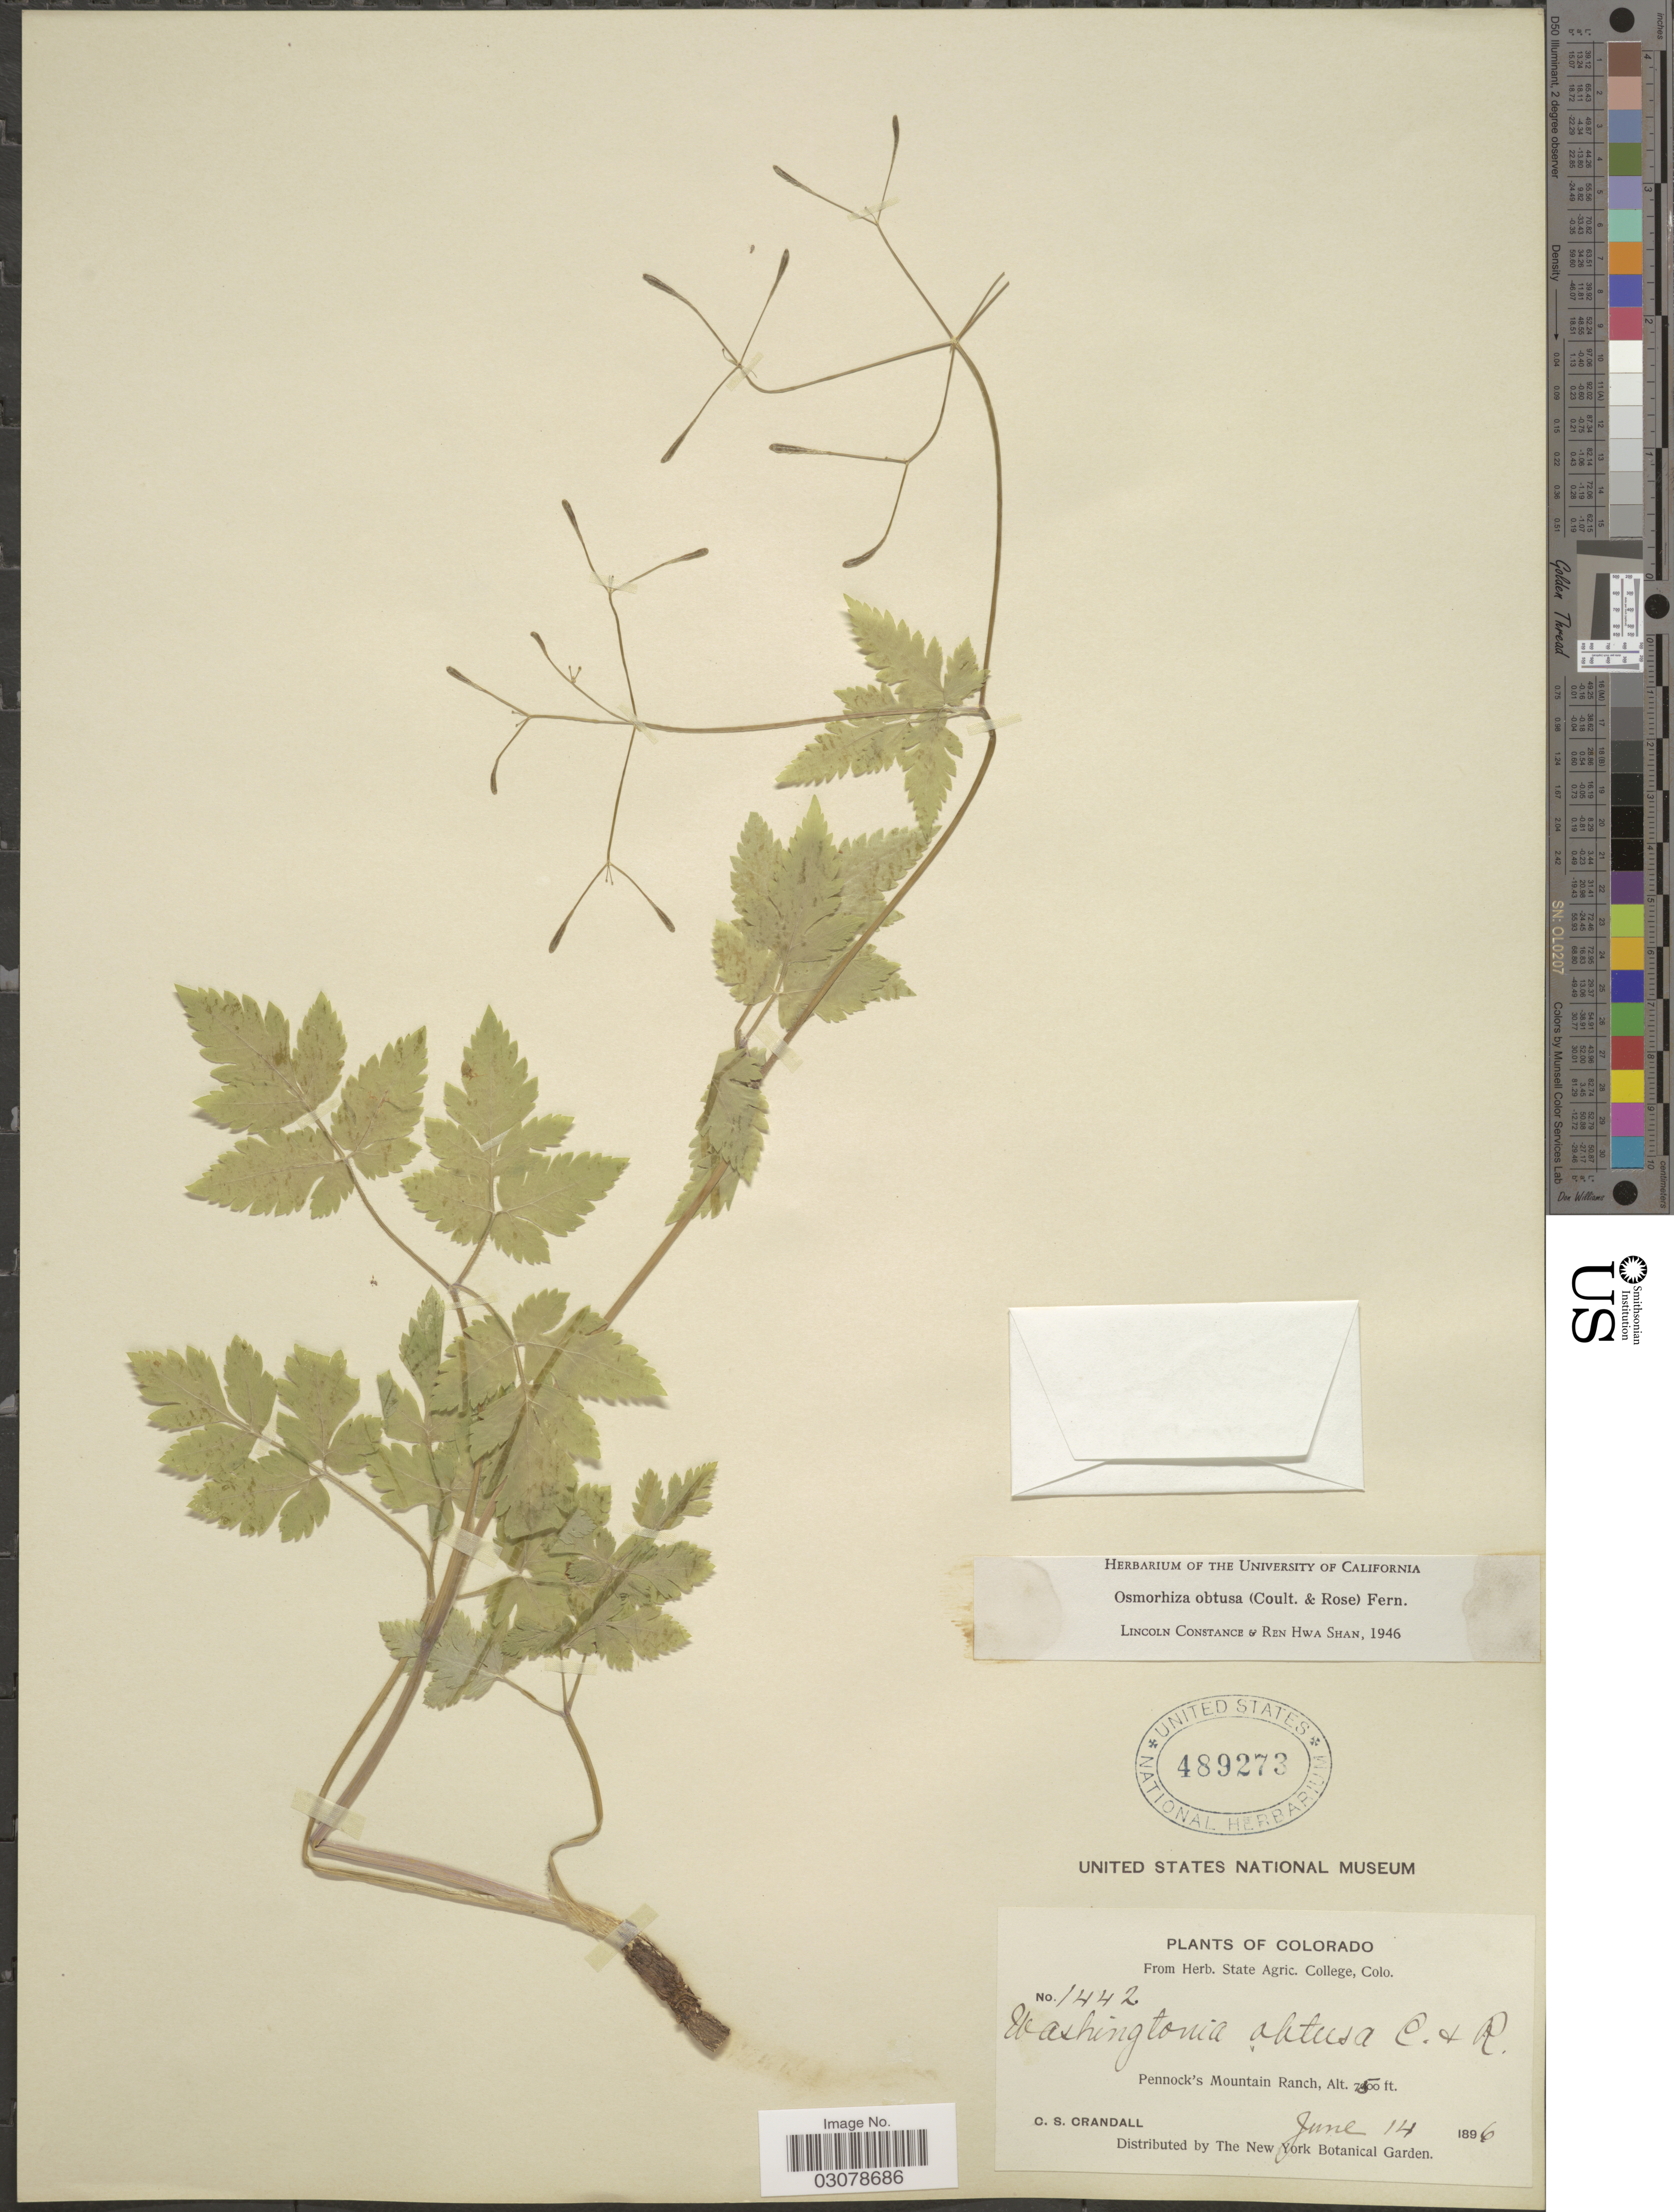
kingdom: Plantae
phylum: Tracheophyta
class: Magnoliopsida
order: Apiales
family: Apiaceae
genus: Osmorhiza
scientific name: Osmorhiza obtusa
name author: (J.M. Coult. & Rose) Fernald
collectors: C. Crandall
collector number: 1442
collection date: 1896-06-14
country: United States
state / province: Colorado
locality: Pennock's Mountain Ranch.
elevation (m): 762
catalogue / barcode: US 489273